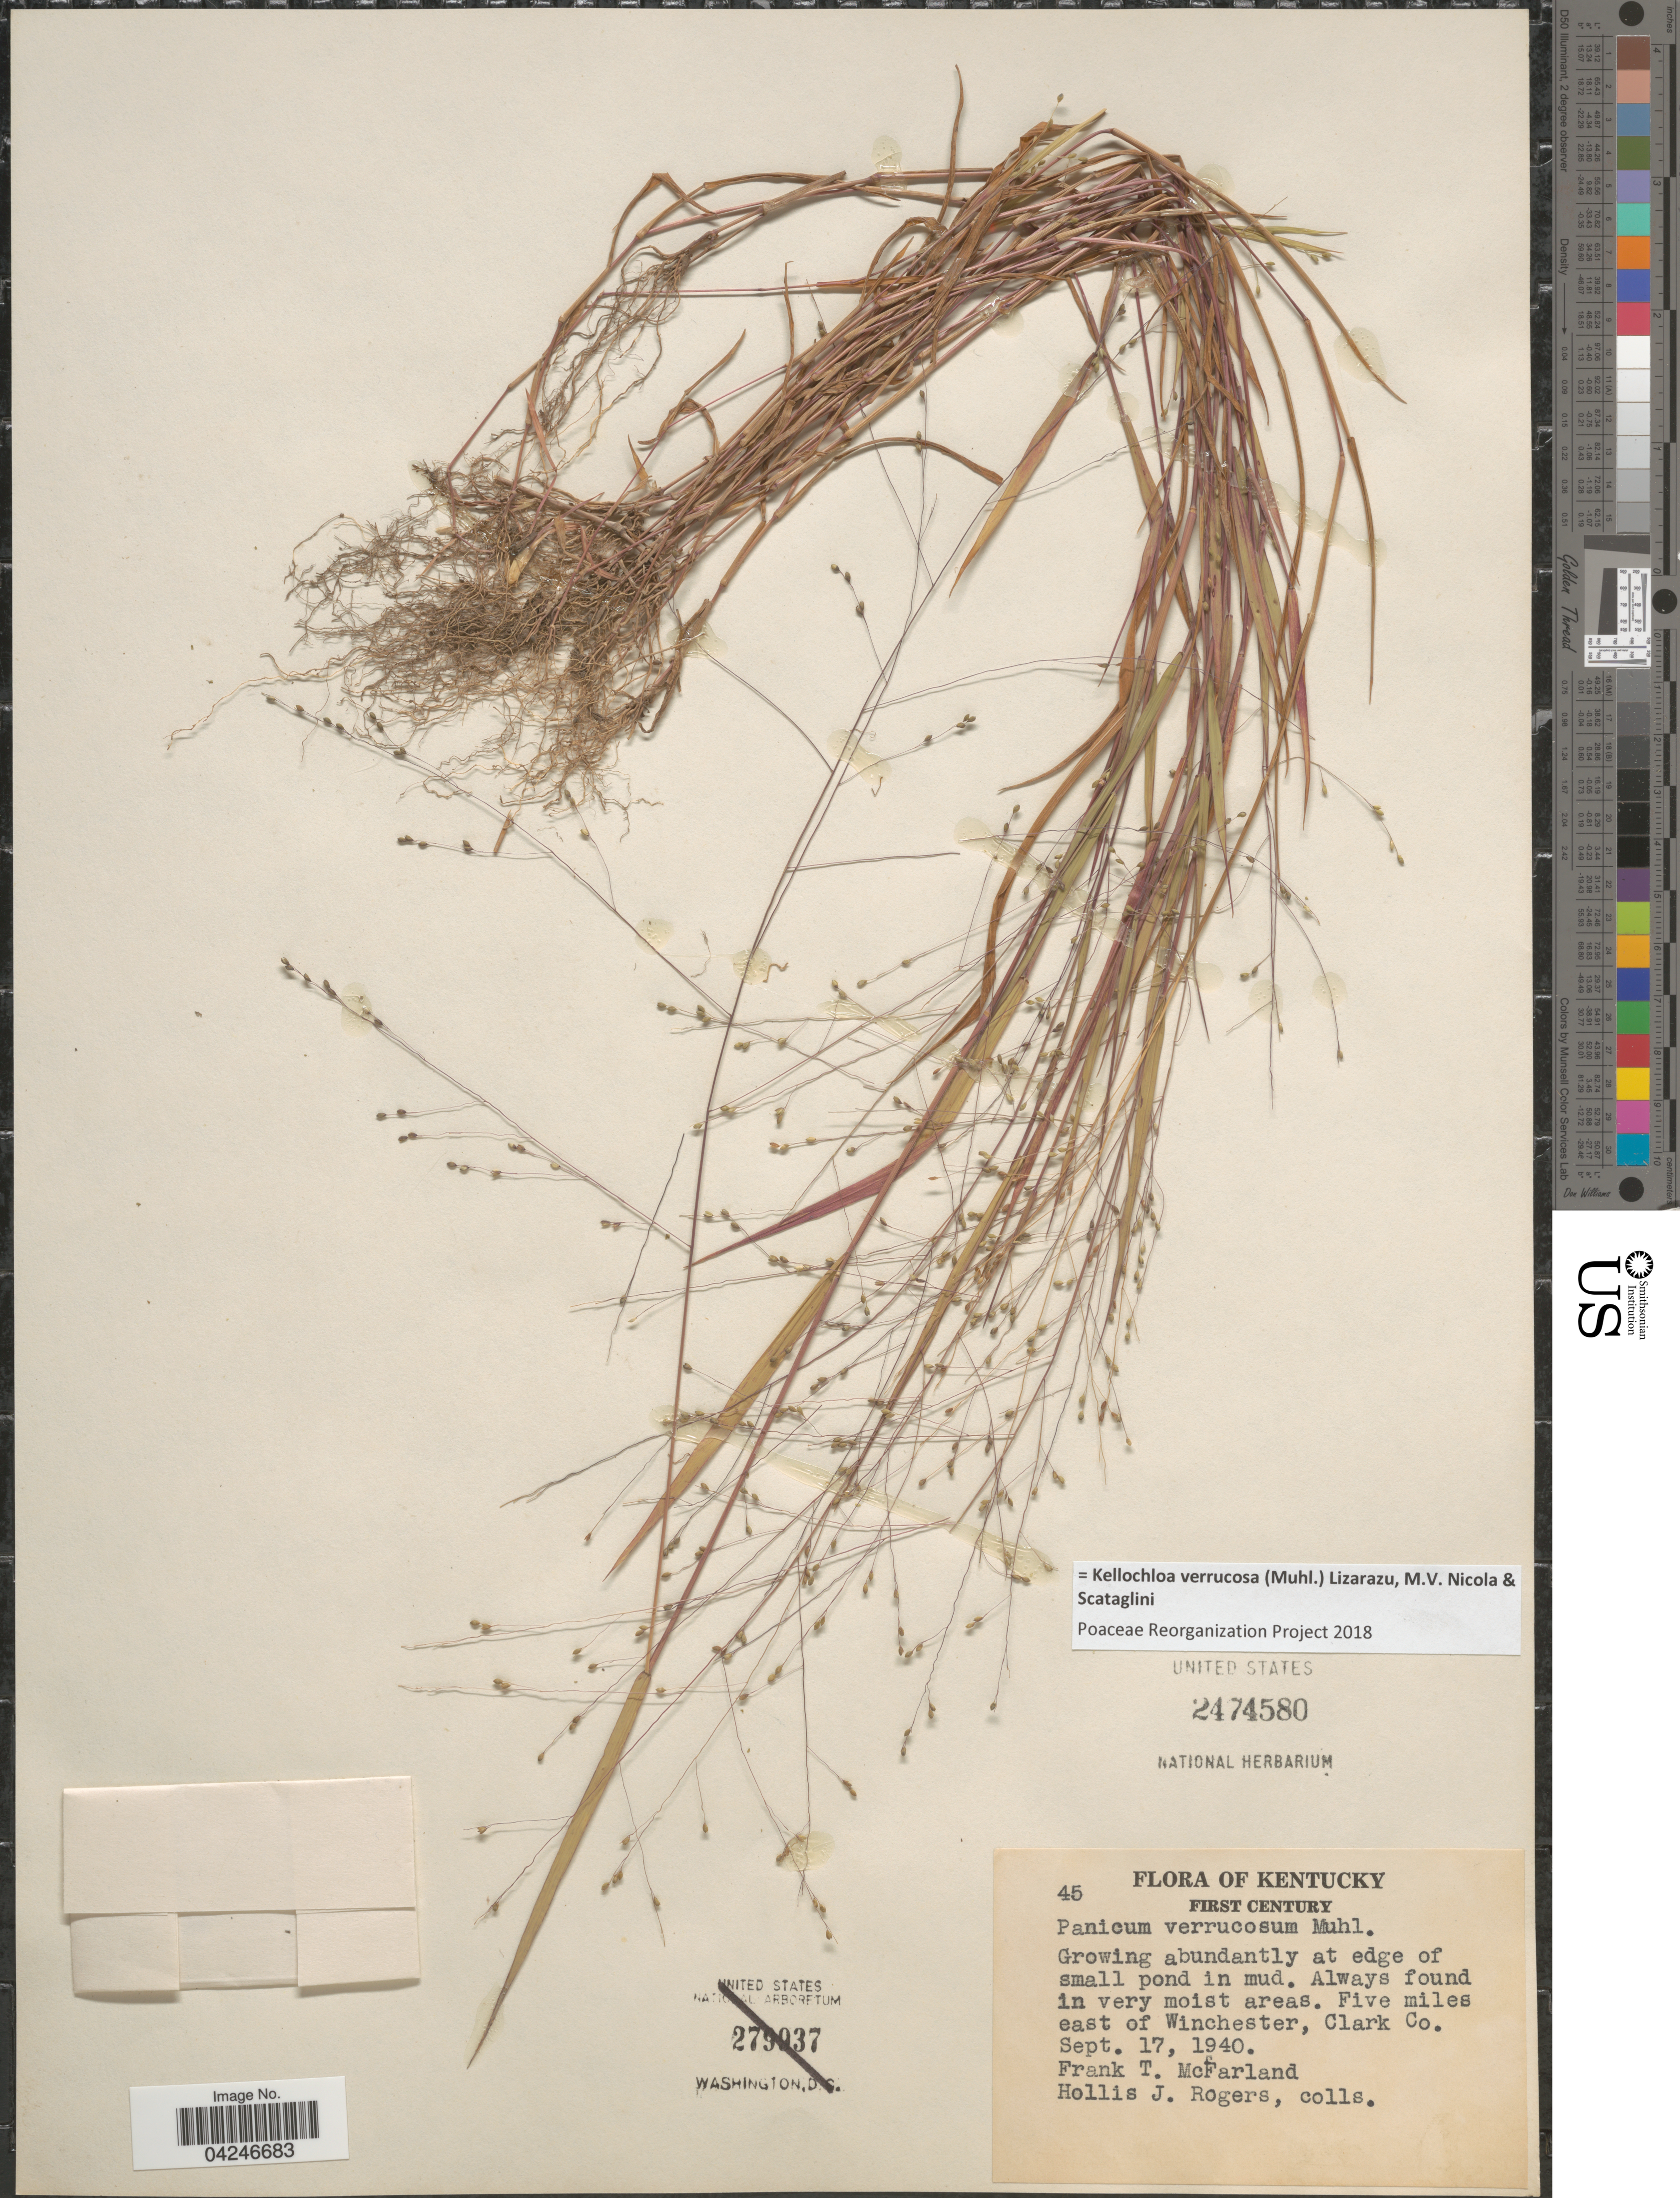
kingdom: Plantae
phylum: Tracheophyta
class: Liliopsida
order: Poales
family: Poaceae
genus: Kellochloa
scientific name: Kellochloa verrucosa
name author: (Muhl.) Lizarazu et al.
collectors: F. McFarland & H. J. Rogers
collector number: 45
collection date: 1940-09-17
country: United States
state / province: Kentucky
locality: First Century. Five miles east of Winchester, Clark Co.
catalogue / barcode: US 2474580